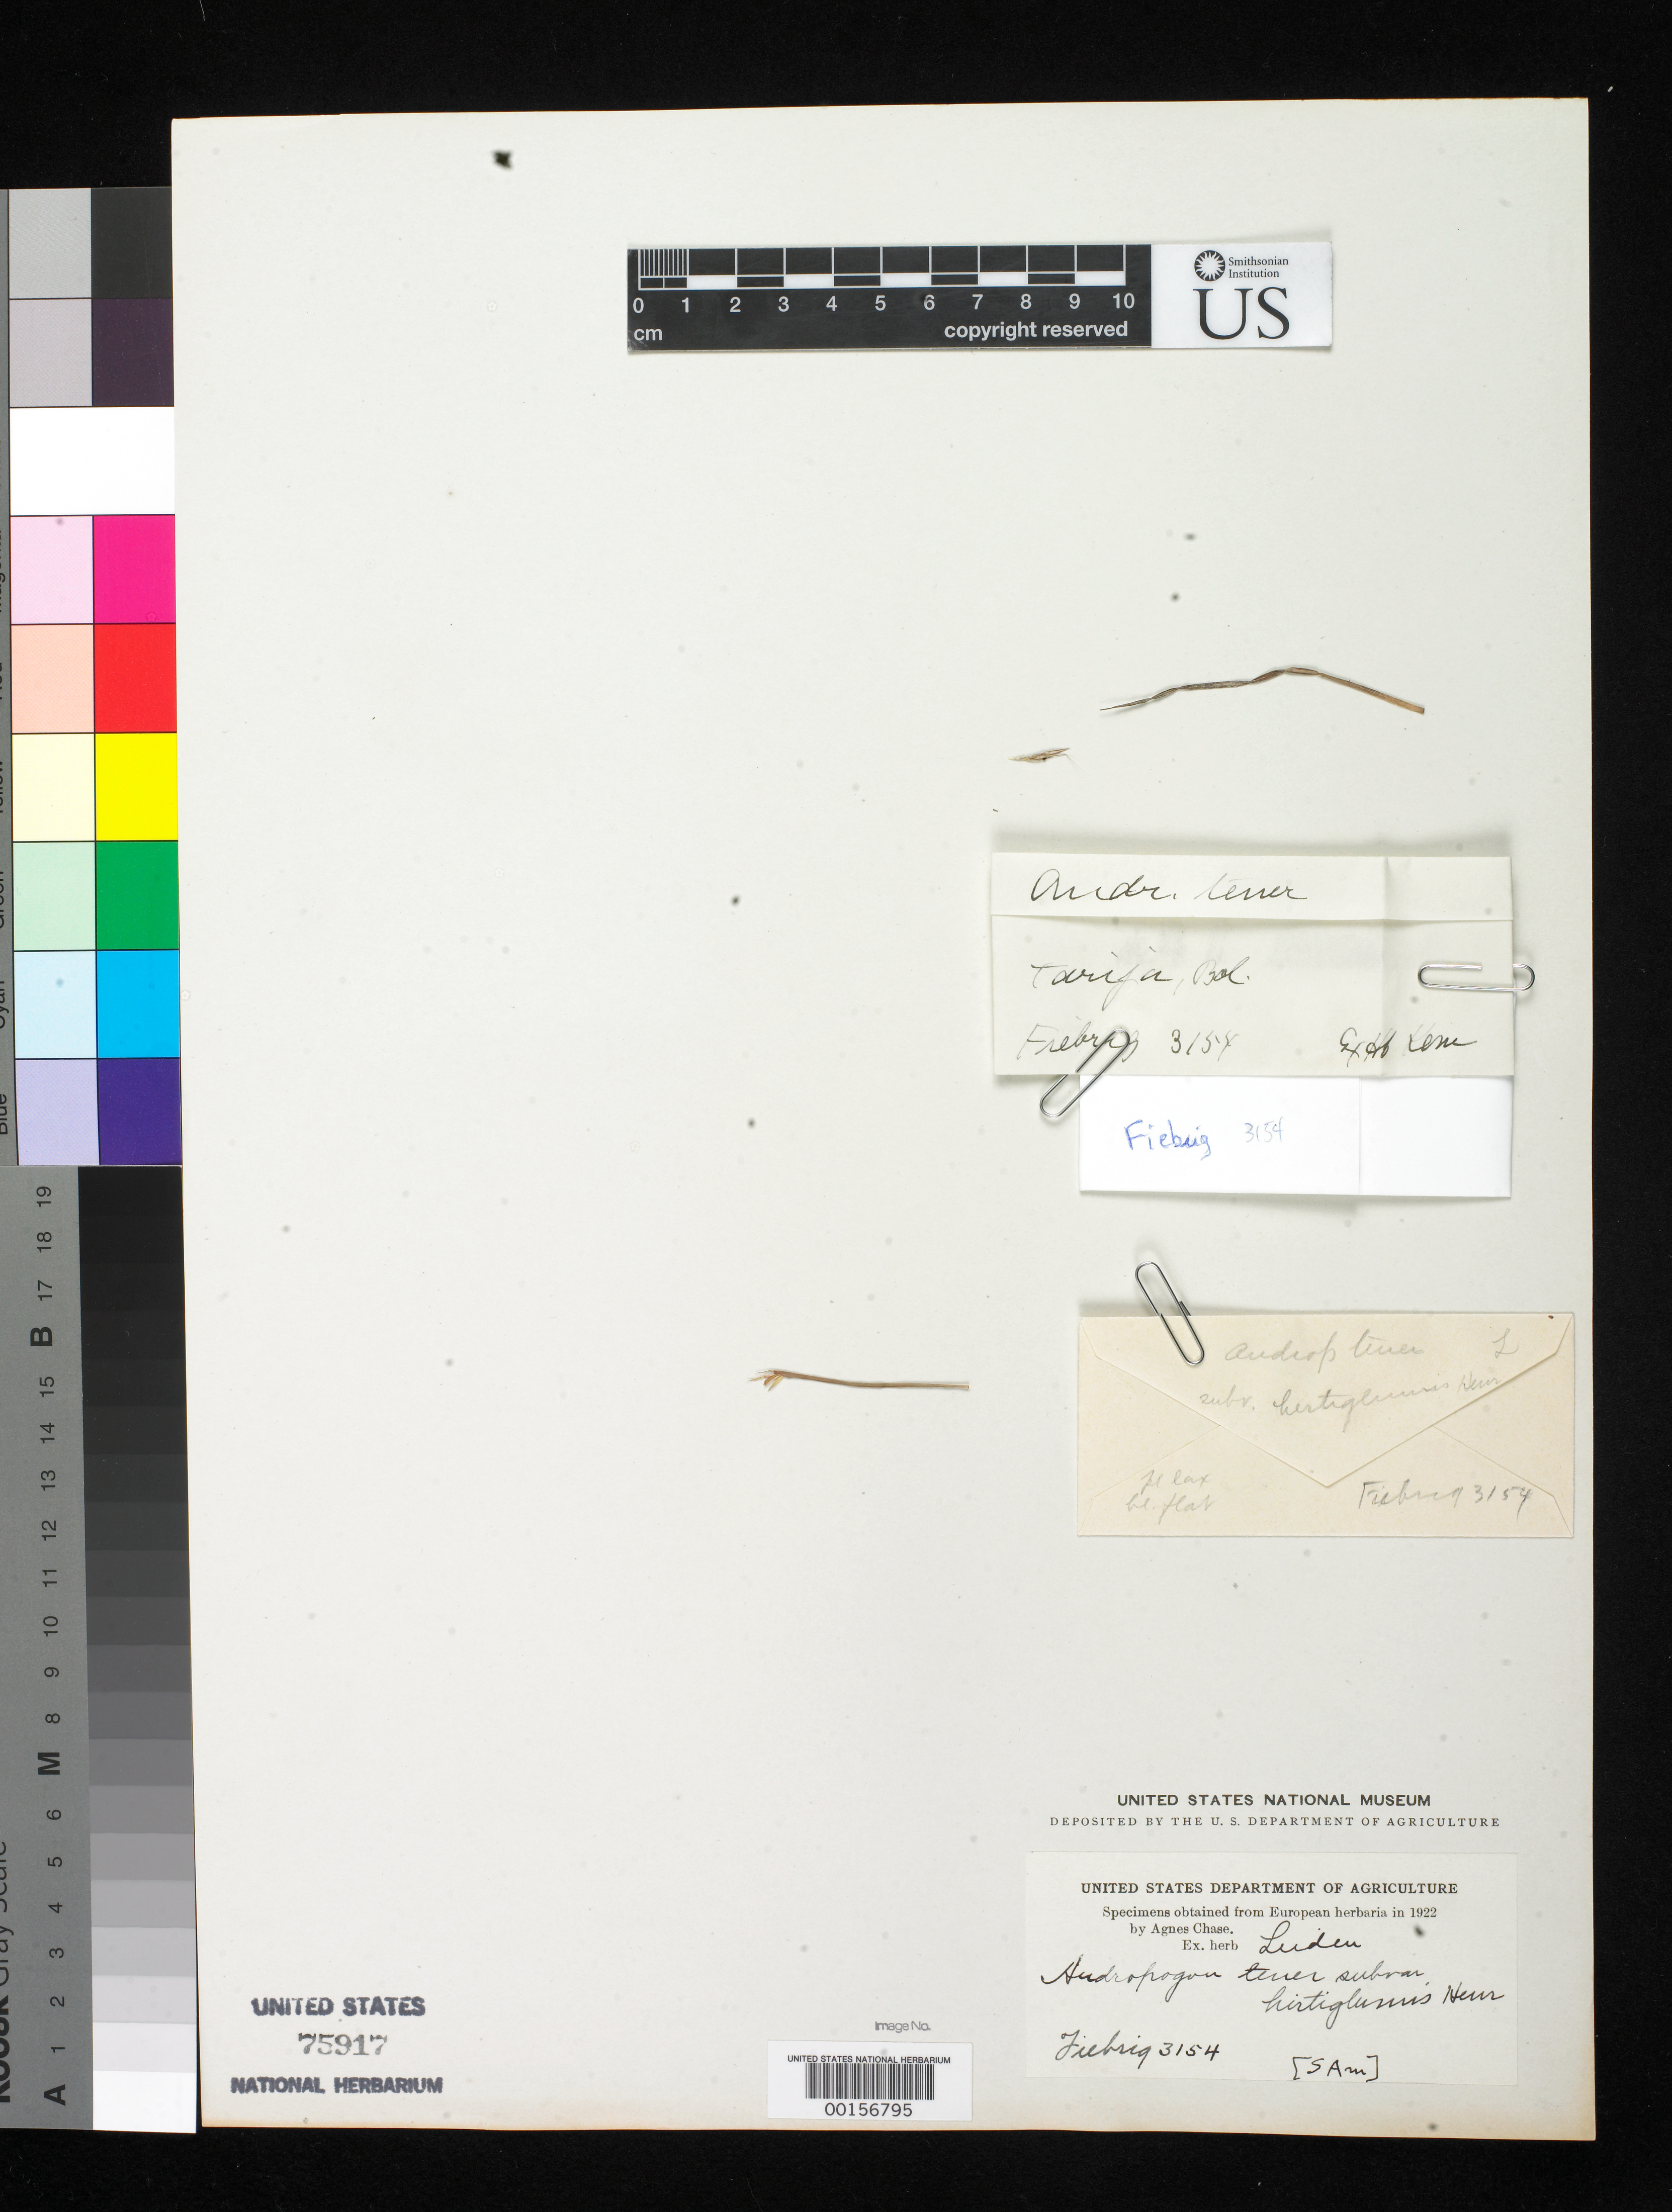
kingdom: Plantae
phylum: Tracheophyta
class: Liliopsida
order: Poales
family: Poaceae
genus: Andropogon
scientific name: Andropogon tener var. hirtiglumis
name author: Henr.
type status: Type Fragment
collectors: K. Fiebrig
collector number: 3154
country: Bolivia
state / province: Tarija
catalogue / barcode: US 75917